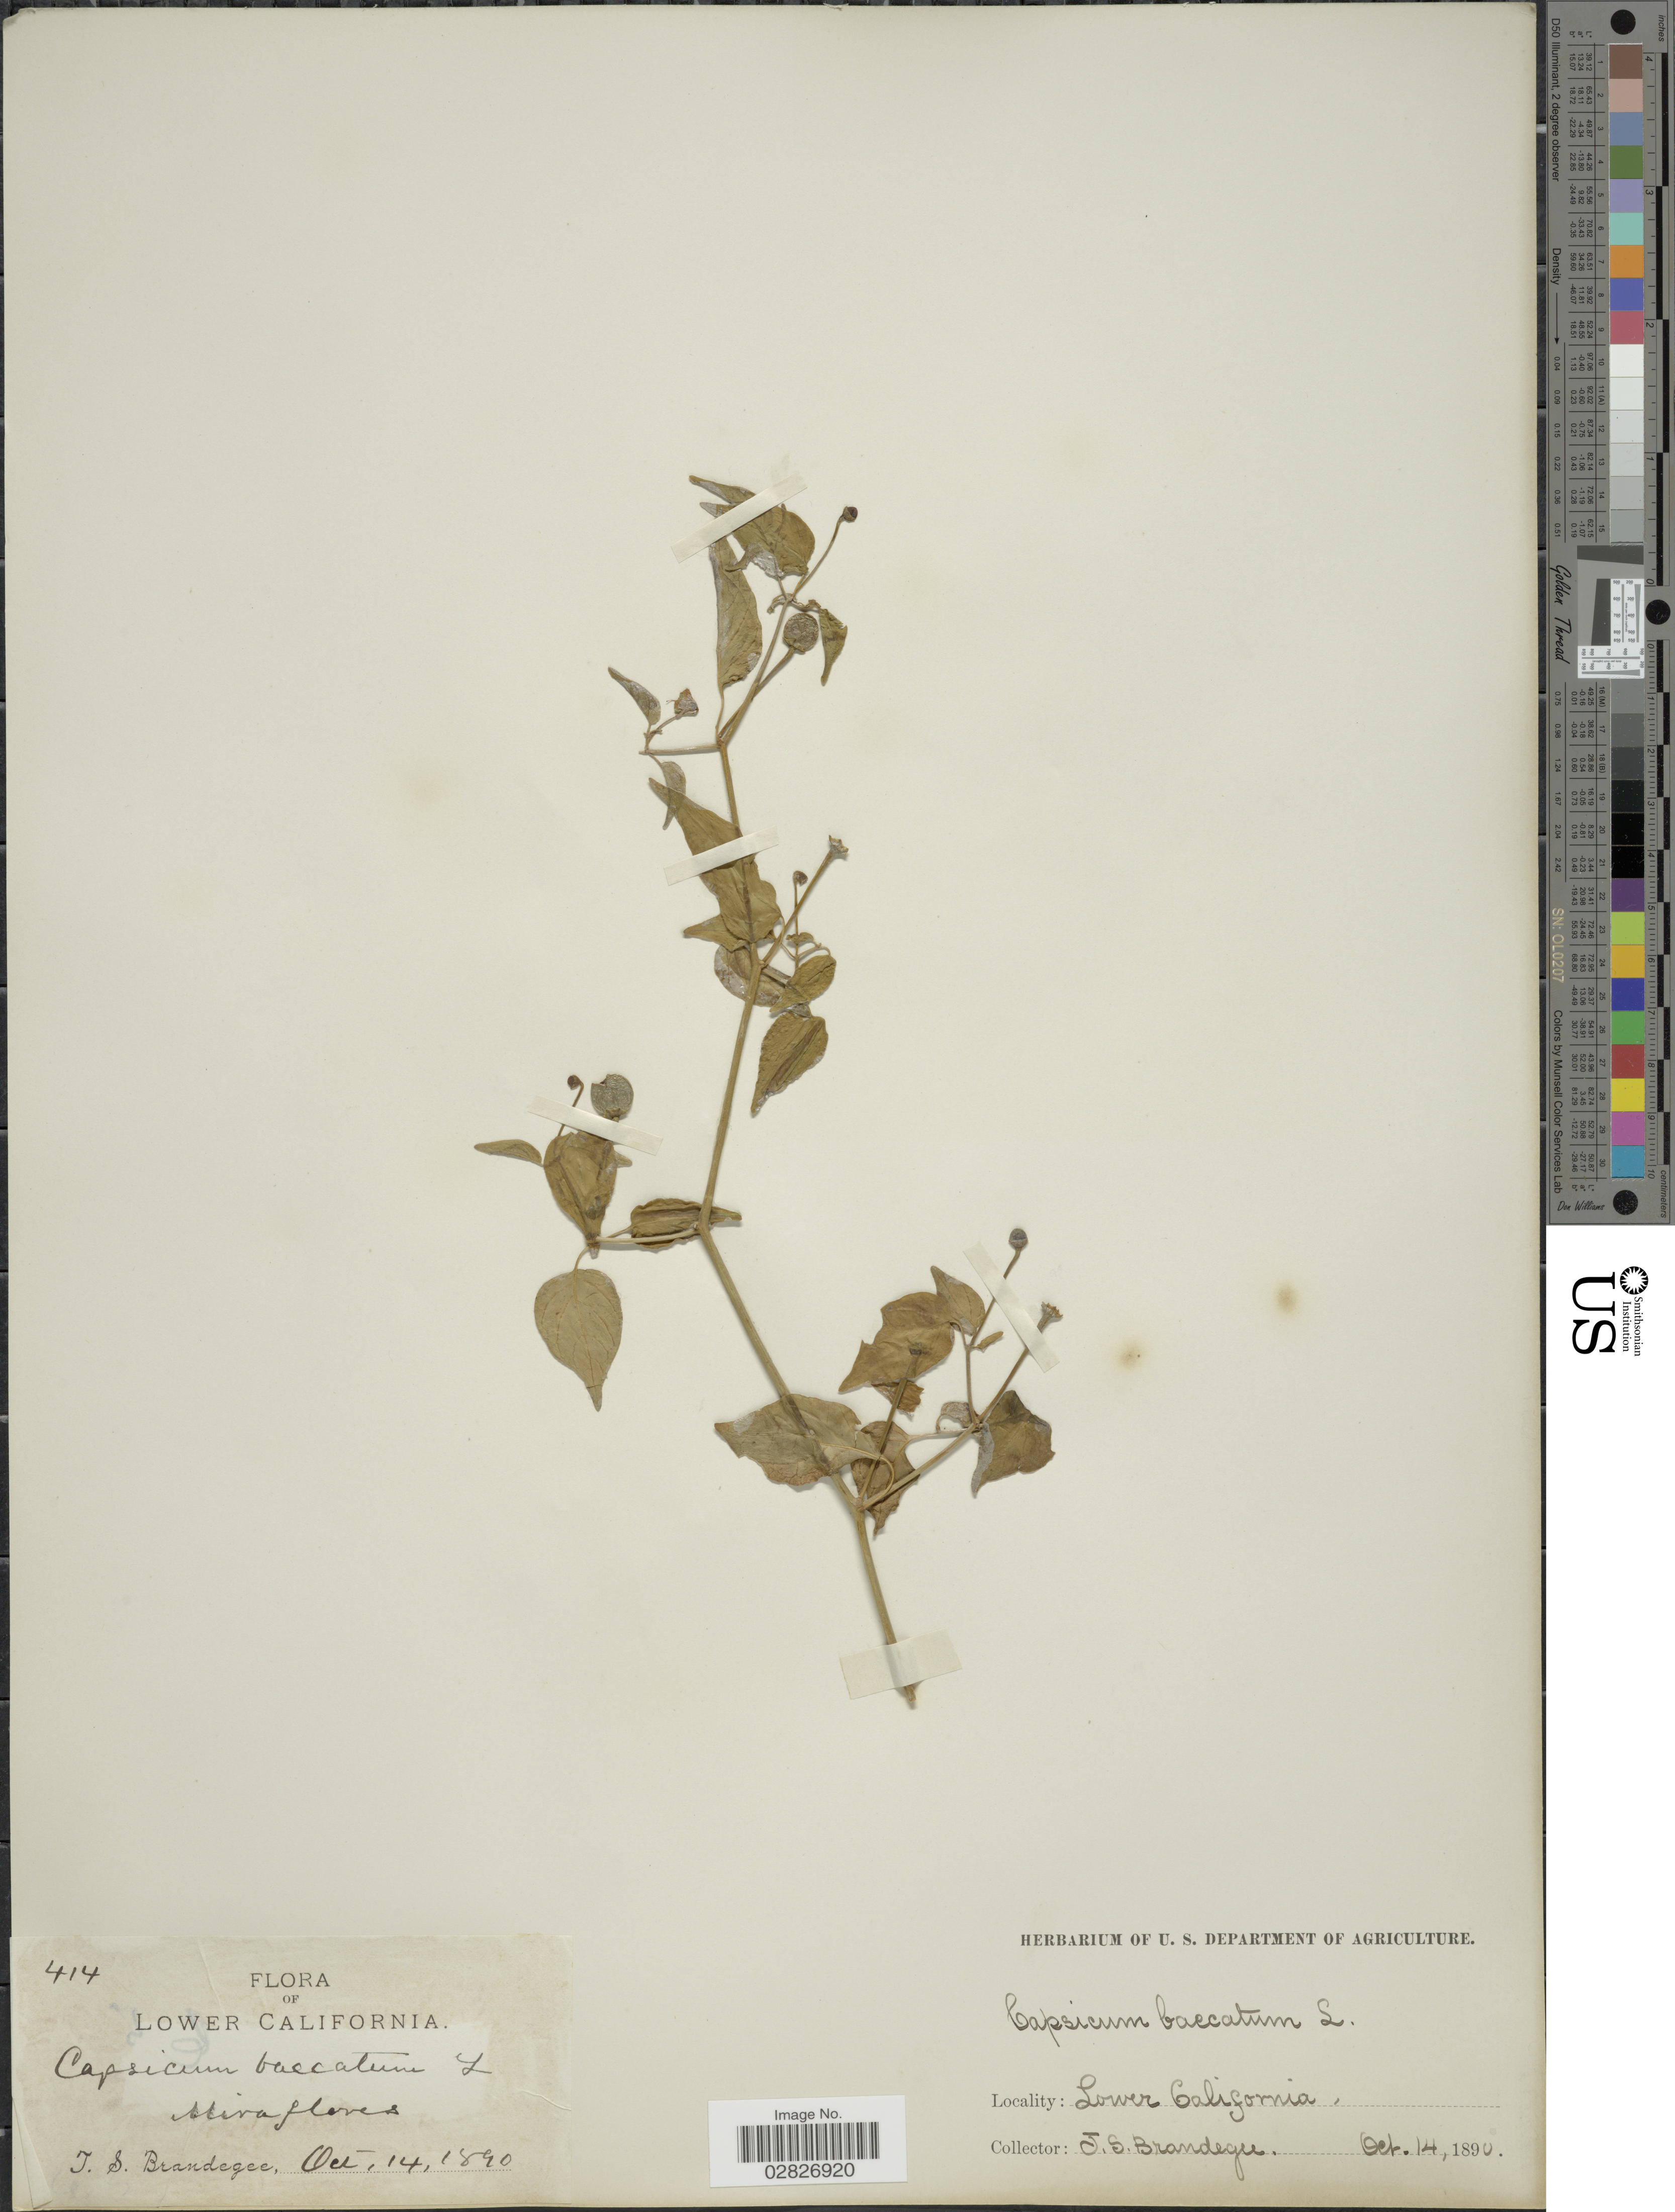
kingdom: Plantae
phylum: Tracheophyta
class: Magnoliopsida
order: Solanales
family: Solanaceae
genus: Capsicum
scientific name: Capsicum baccatum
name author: L.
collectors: J. S. Brandegee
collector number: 414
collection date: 1890-10-14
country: Mexico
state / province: Baja California Sur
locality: Lower California. Miraflores.